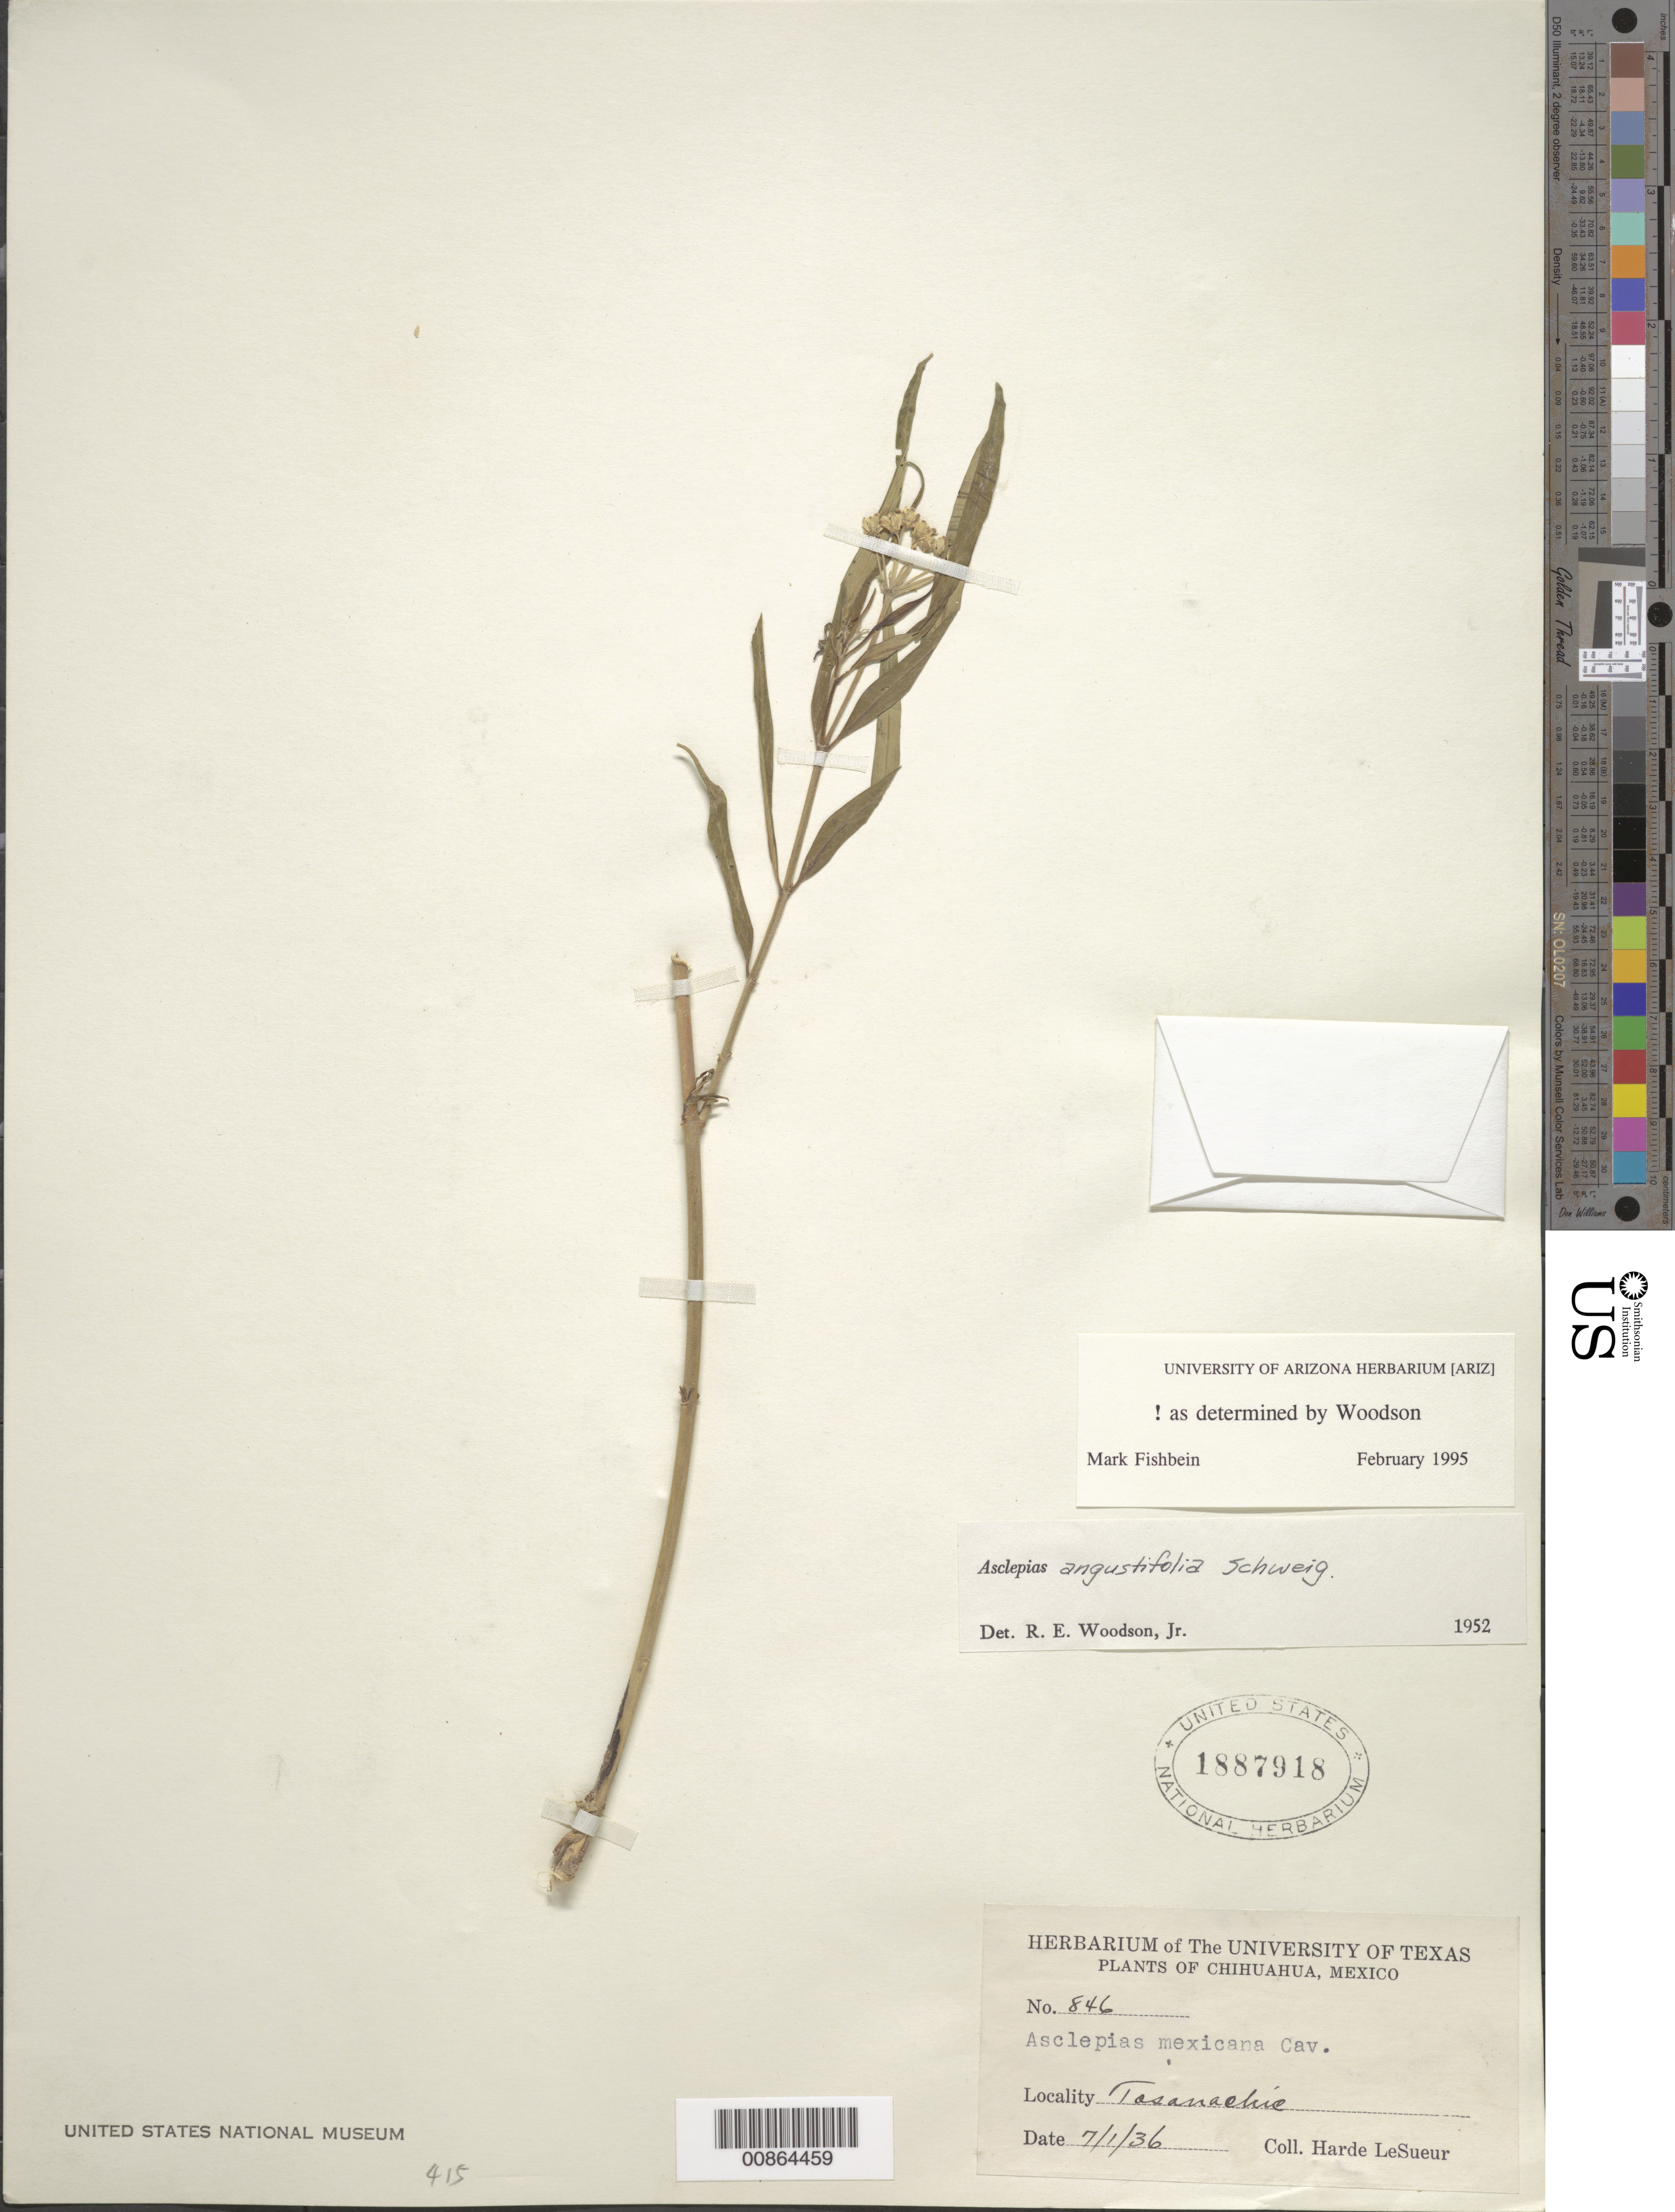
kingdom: Plantae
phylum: Tracheophyta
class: Magnoliopsida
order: Gentianales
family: Apocynaceae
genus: Asclepias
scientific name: Asclepias angustifolia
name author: Schweigg.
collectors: D. H. LeSueur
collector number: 846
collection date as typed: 01 Jul 1936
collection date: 1936-07-01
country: Mexico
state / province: Chihuahua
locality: Tosanachic, Chihuahua.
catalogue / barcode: US 1887918